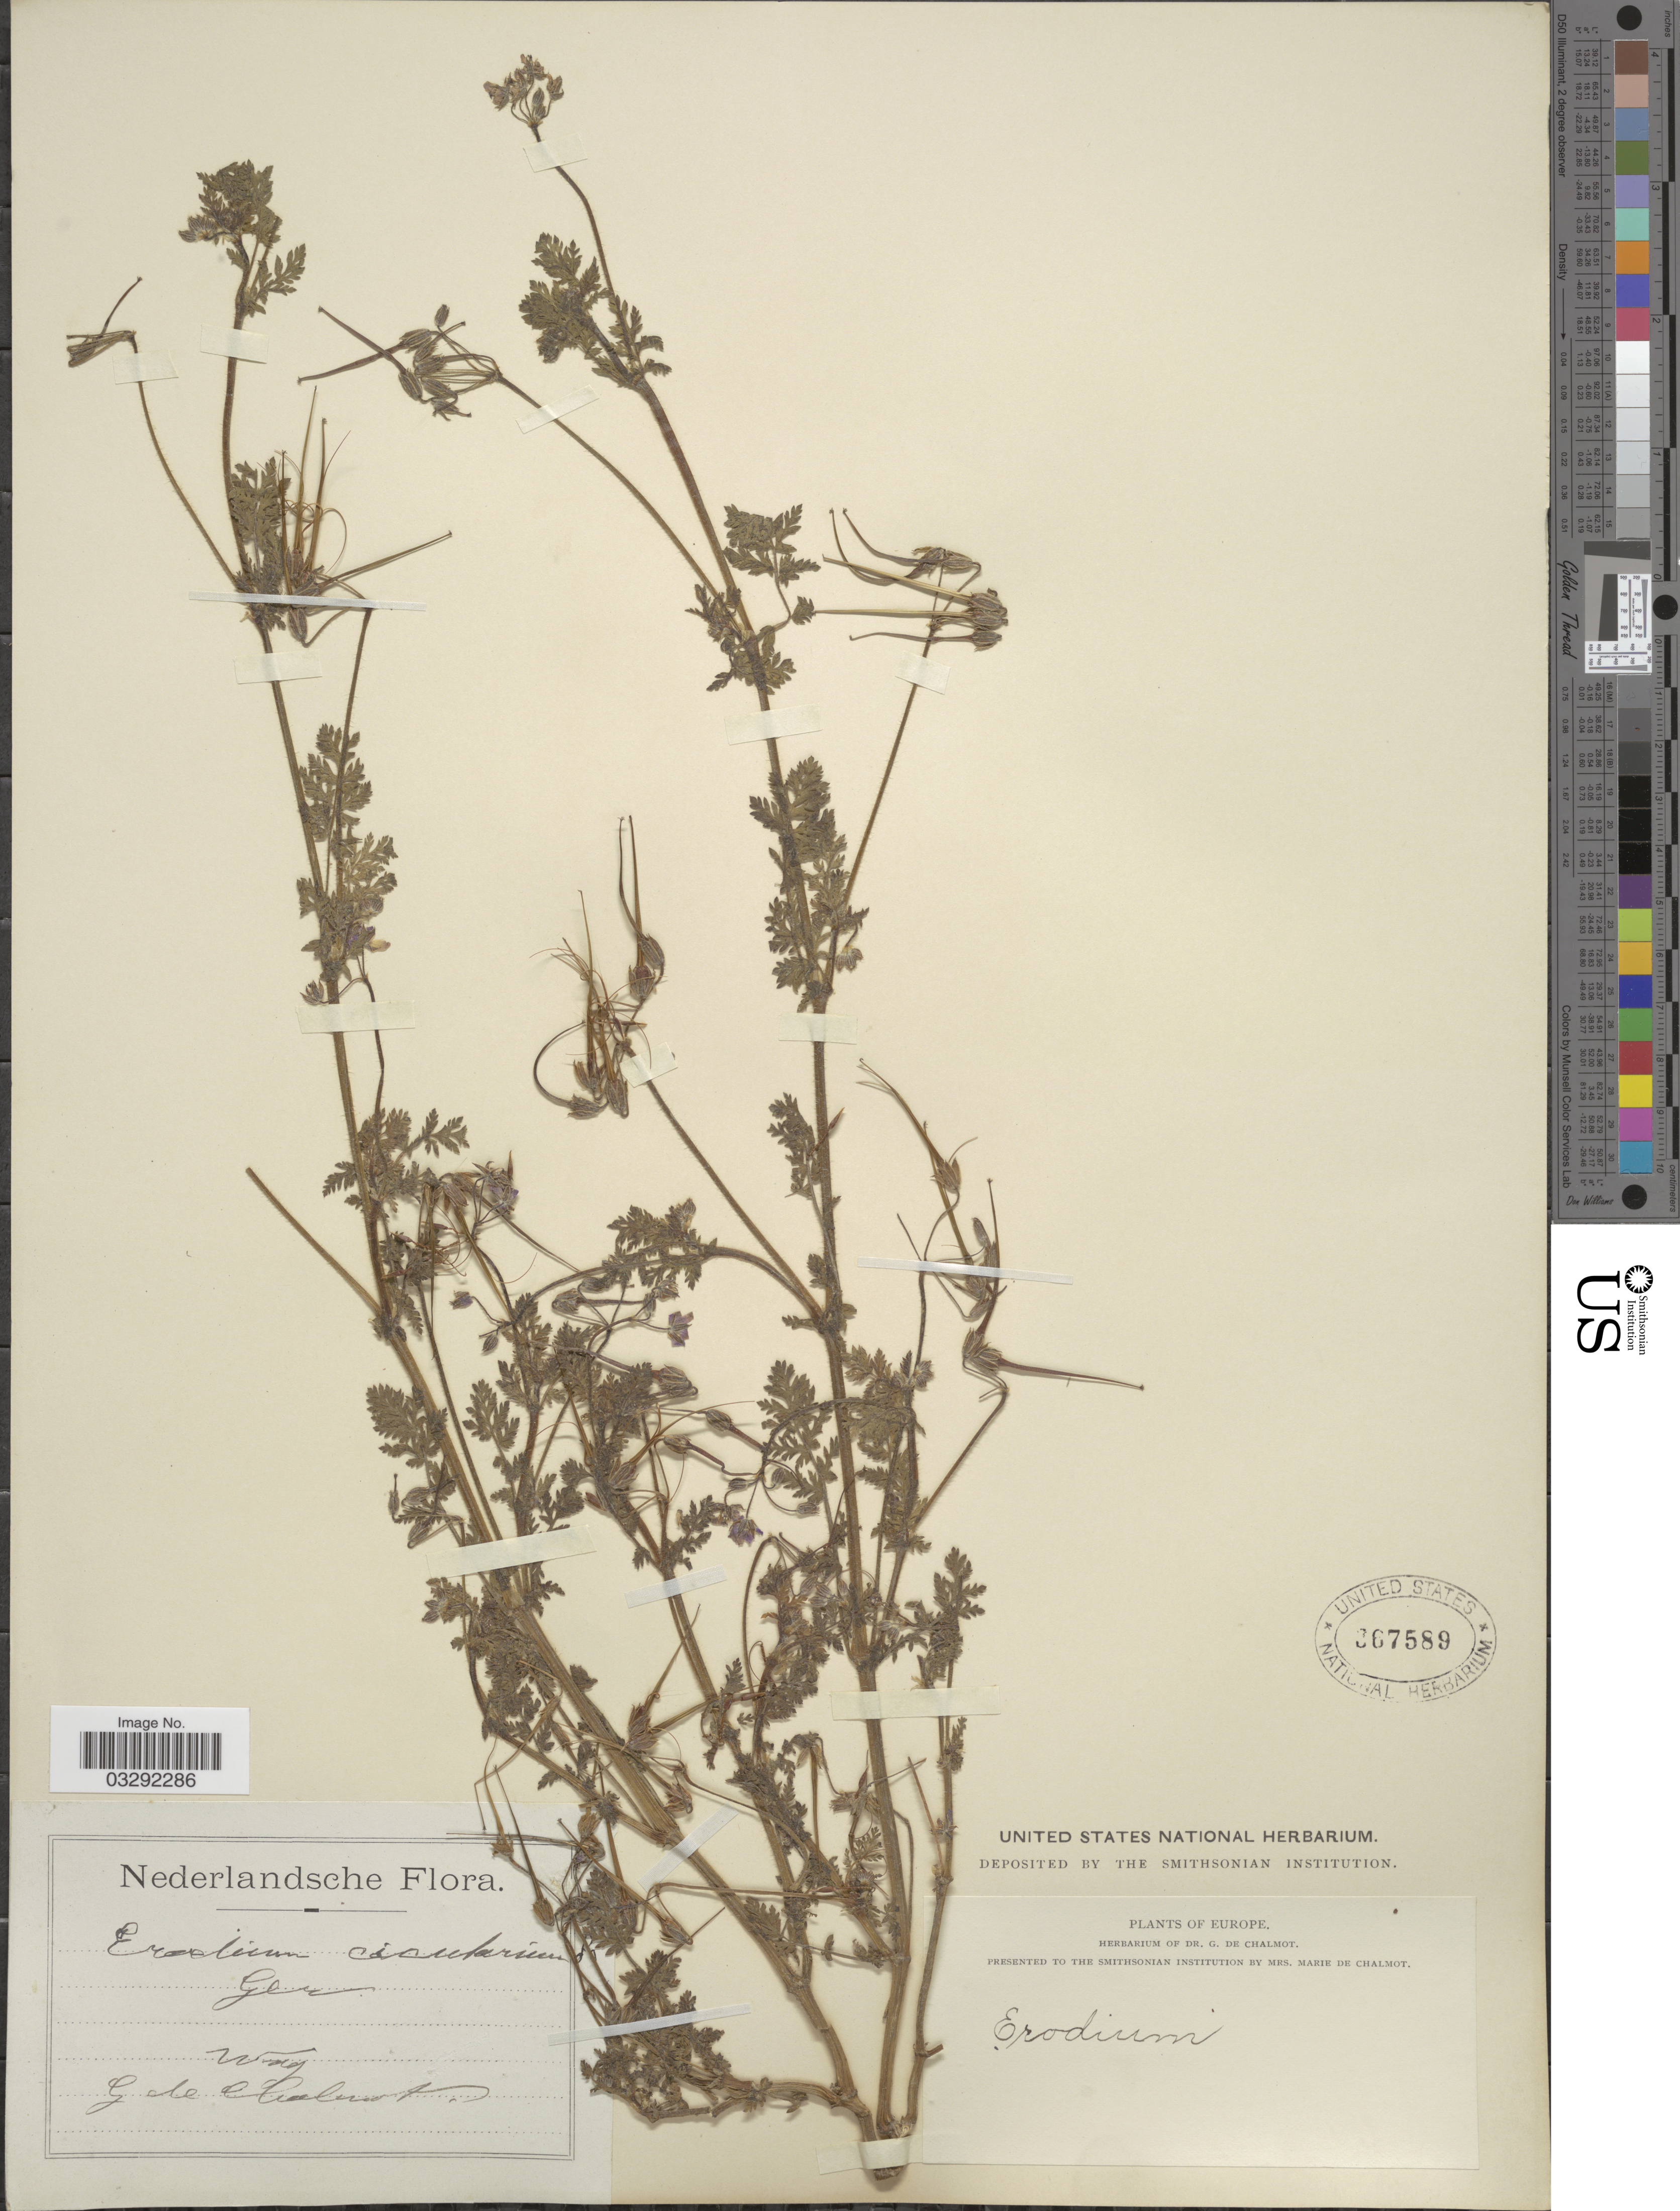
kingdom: Plantae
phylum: Tracheophyta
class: Magnoliopsida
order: Geraniales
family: Geraniaceae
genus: Erodium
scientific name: Erodium cicutarium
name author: (L.) L'Hér.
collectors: G. de Chalmot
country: Netherlands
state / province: Gelderland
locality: Wag.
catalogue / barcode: US 367589